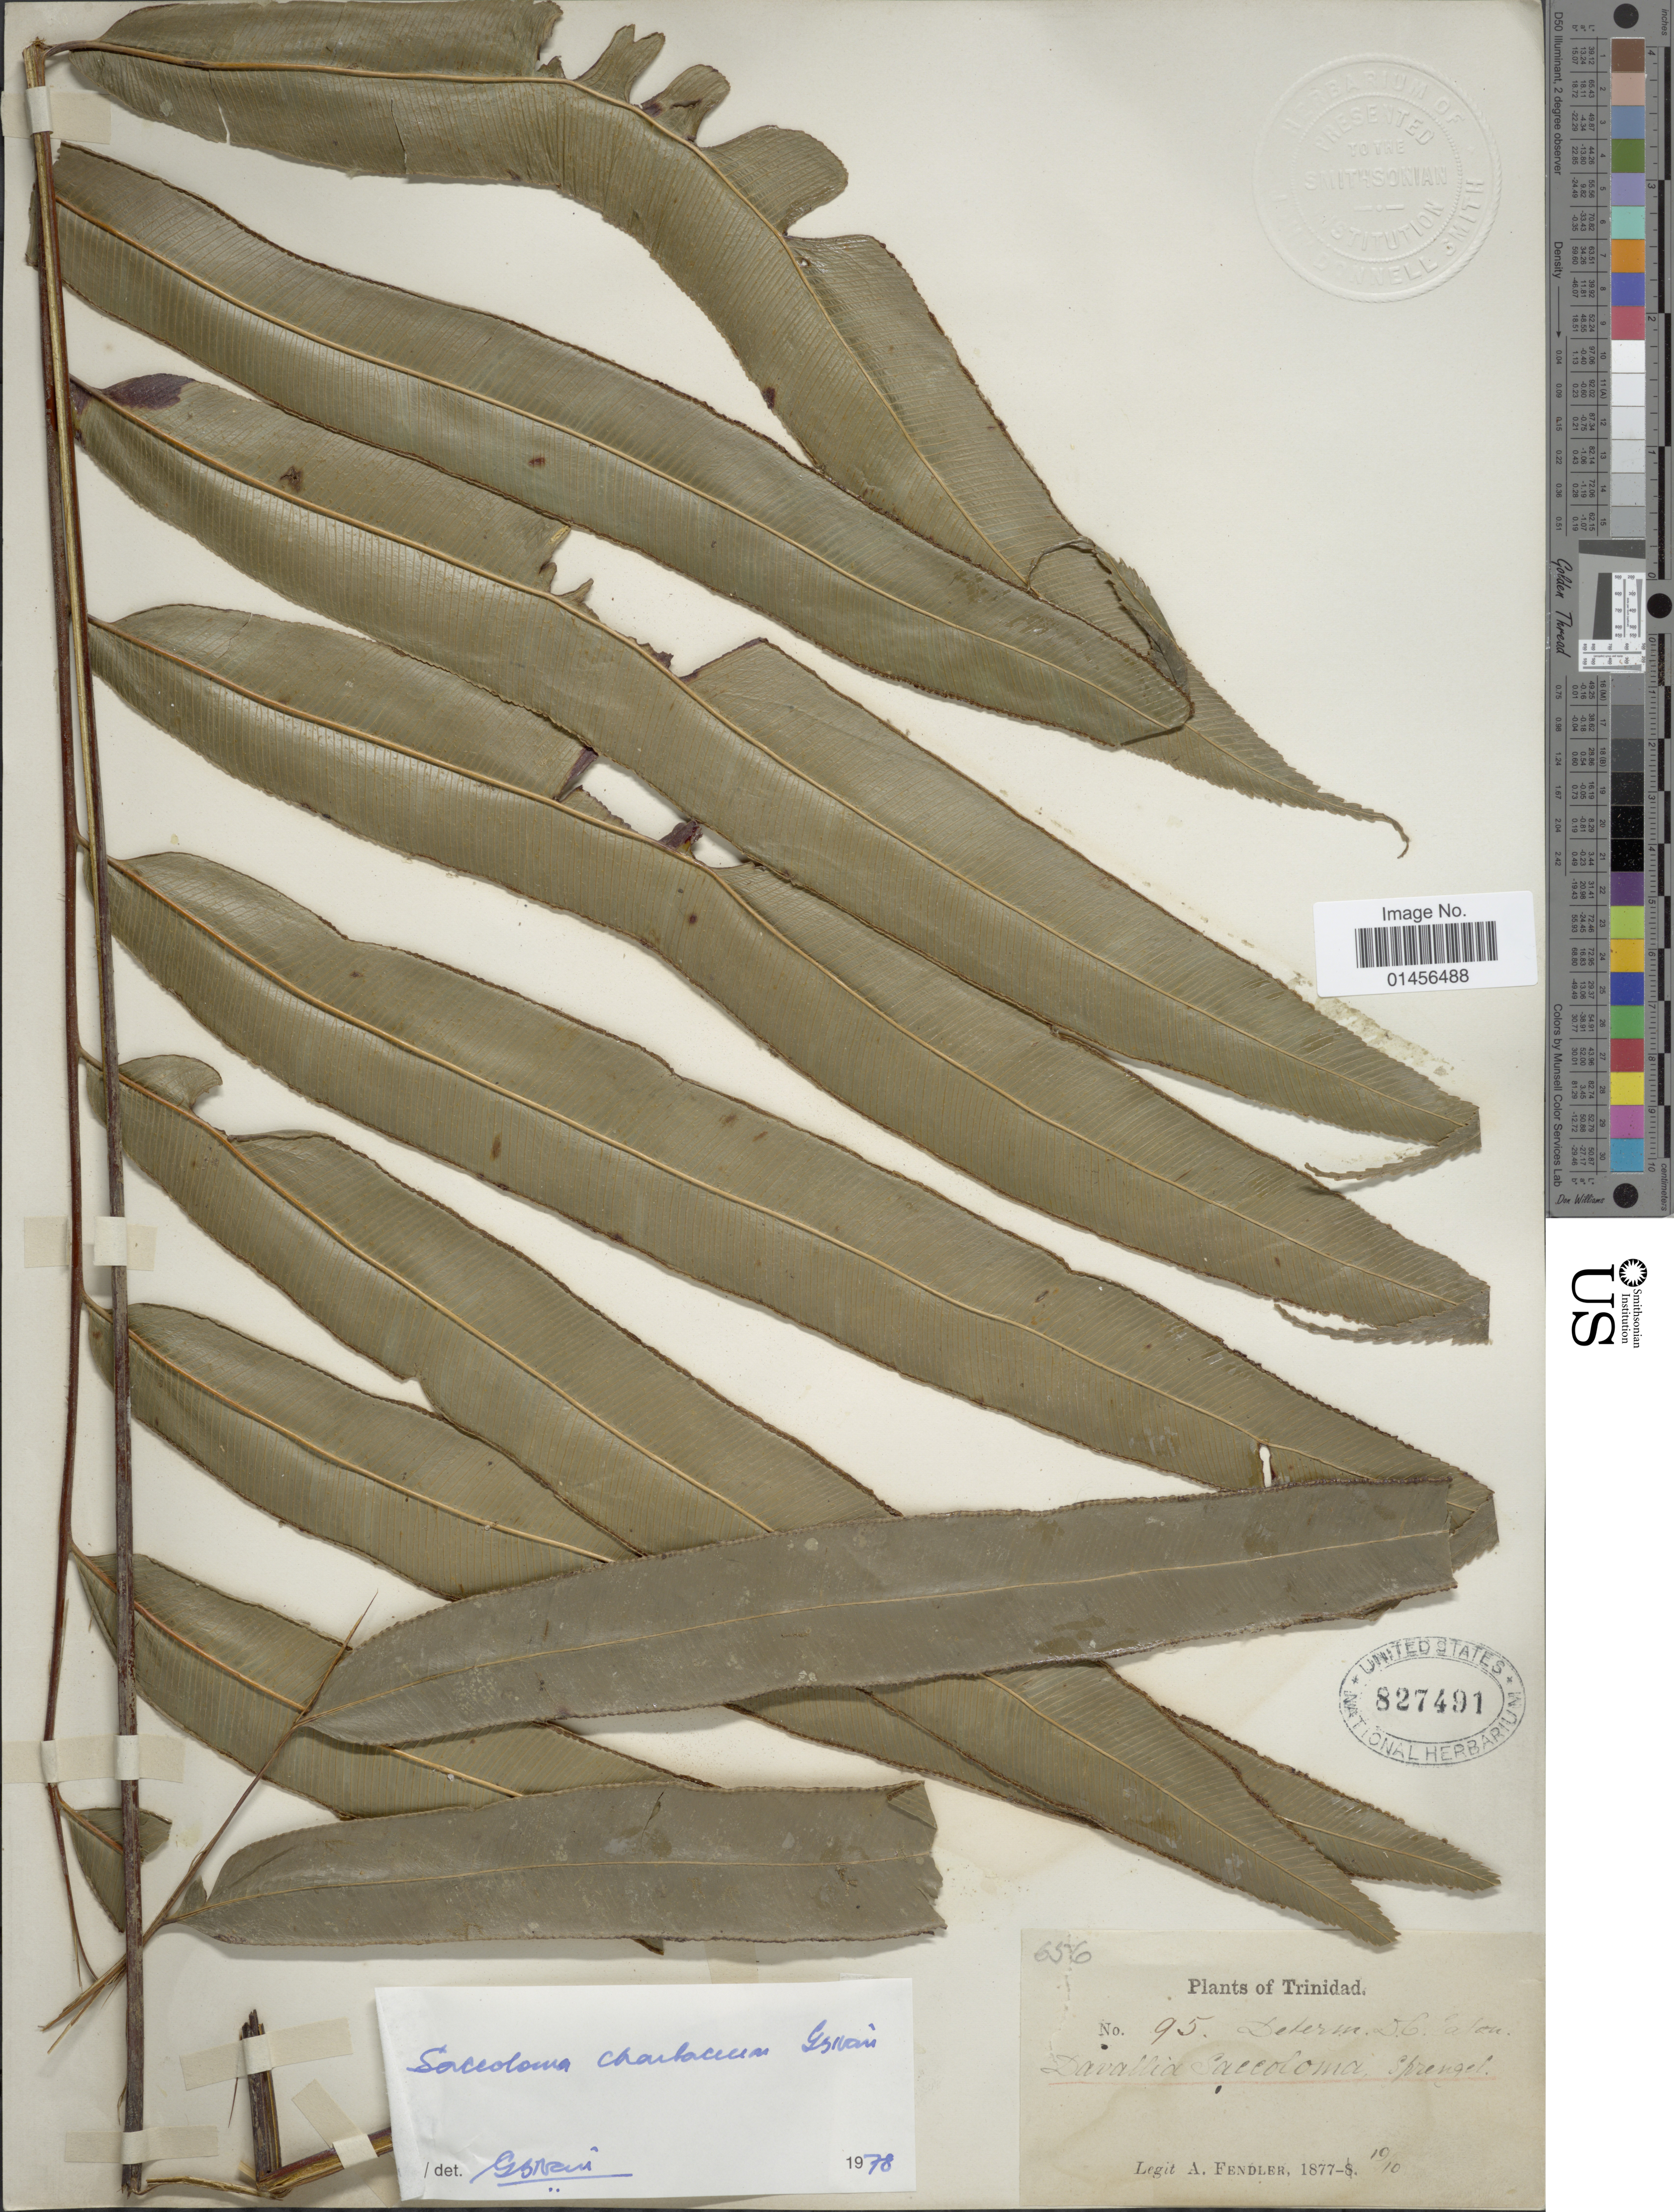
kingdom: Plantae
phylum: Tracheophyta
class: Polypodiopsida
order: Polypodiales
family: Saccolomataceae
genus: Saccoloma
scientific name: Saccoloma elegans subsp. chartaceum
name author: Cremers & K.U. Kramer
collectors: A. Fendler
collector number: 656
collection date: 1877-10-19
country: Trinidad and Tobago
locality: Trinidad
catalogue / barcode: US 827491